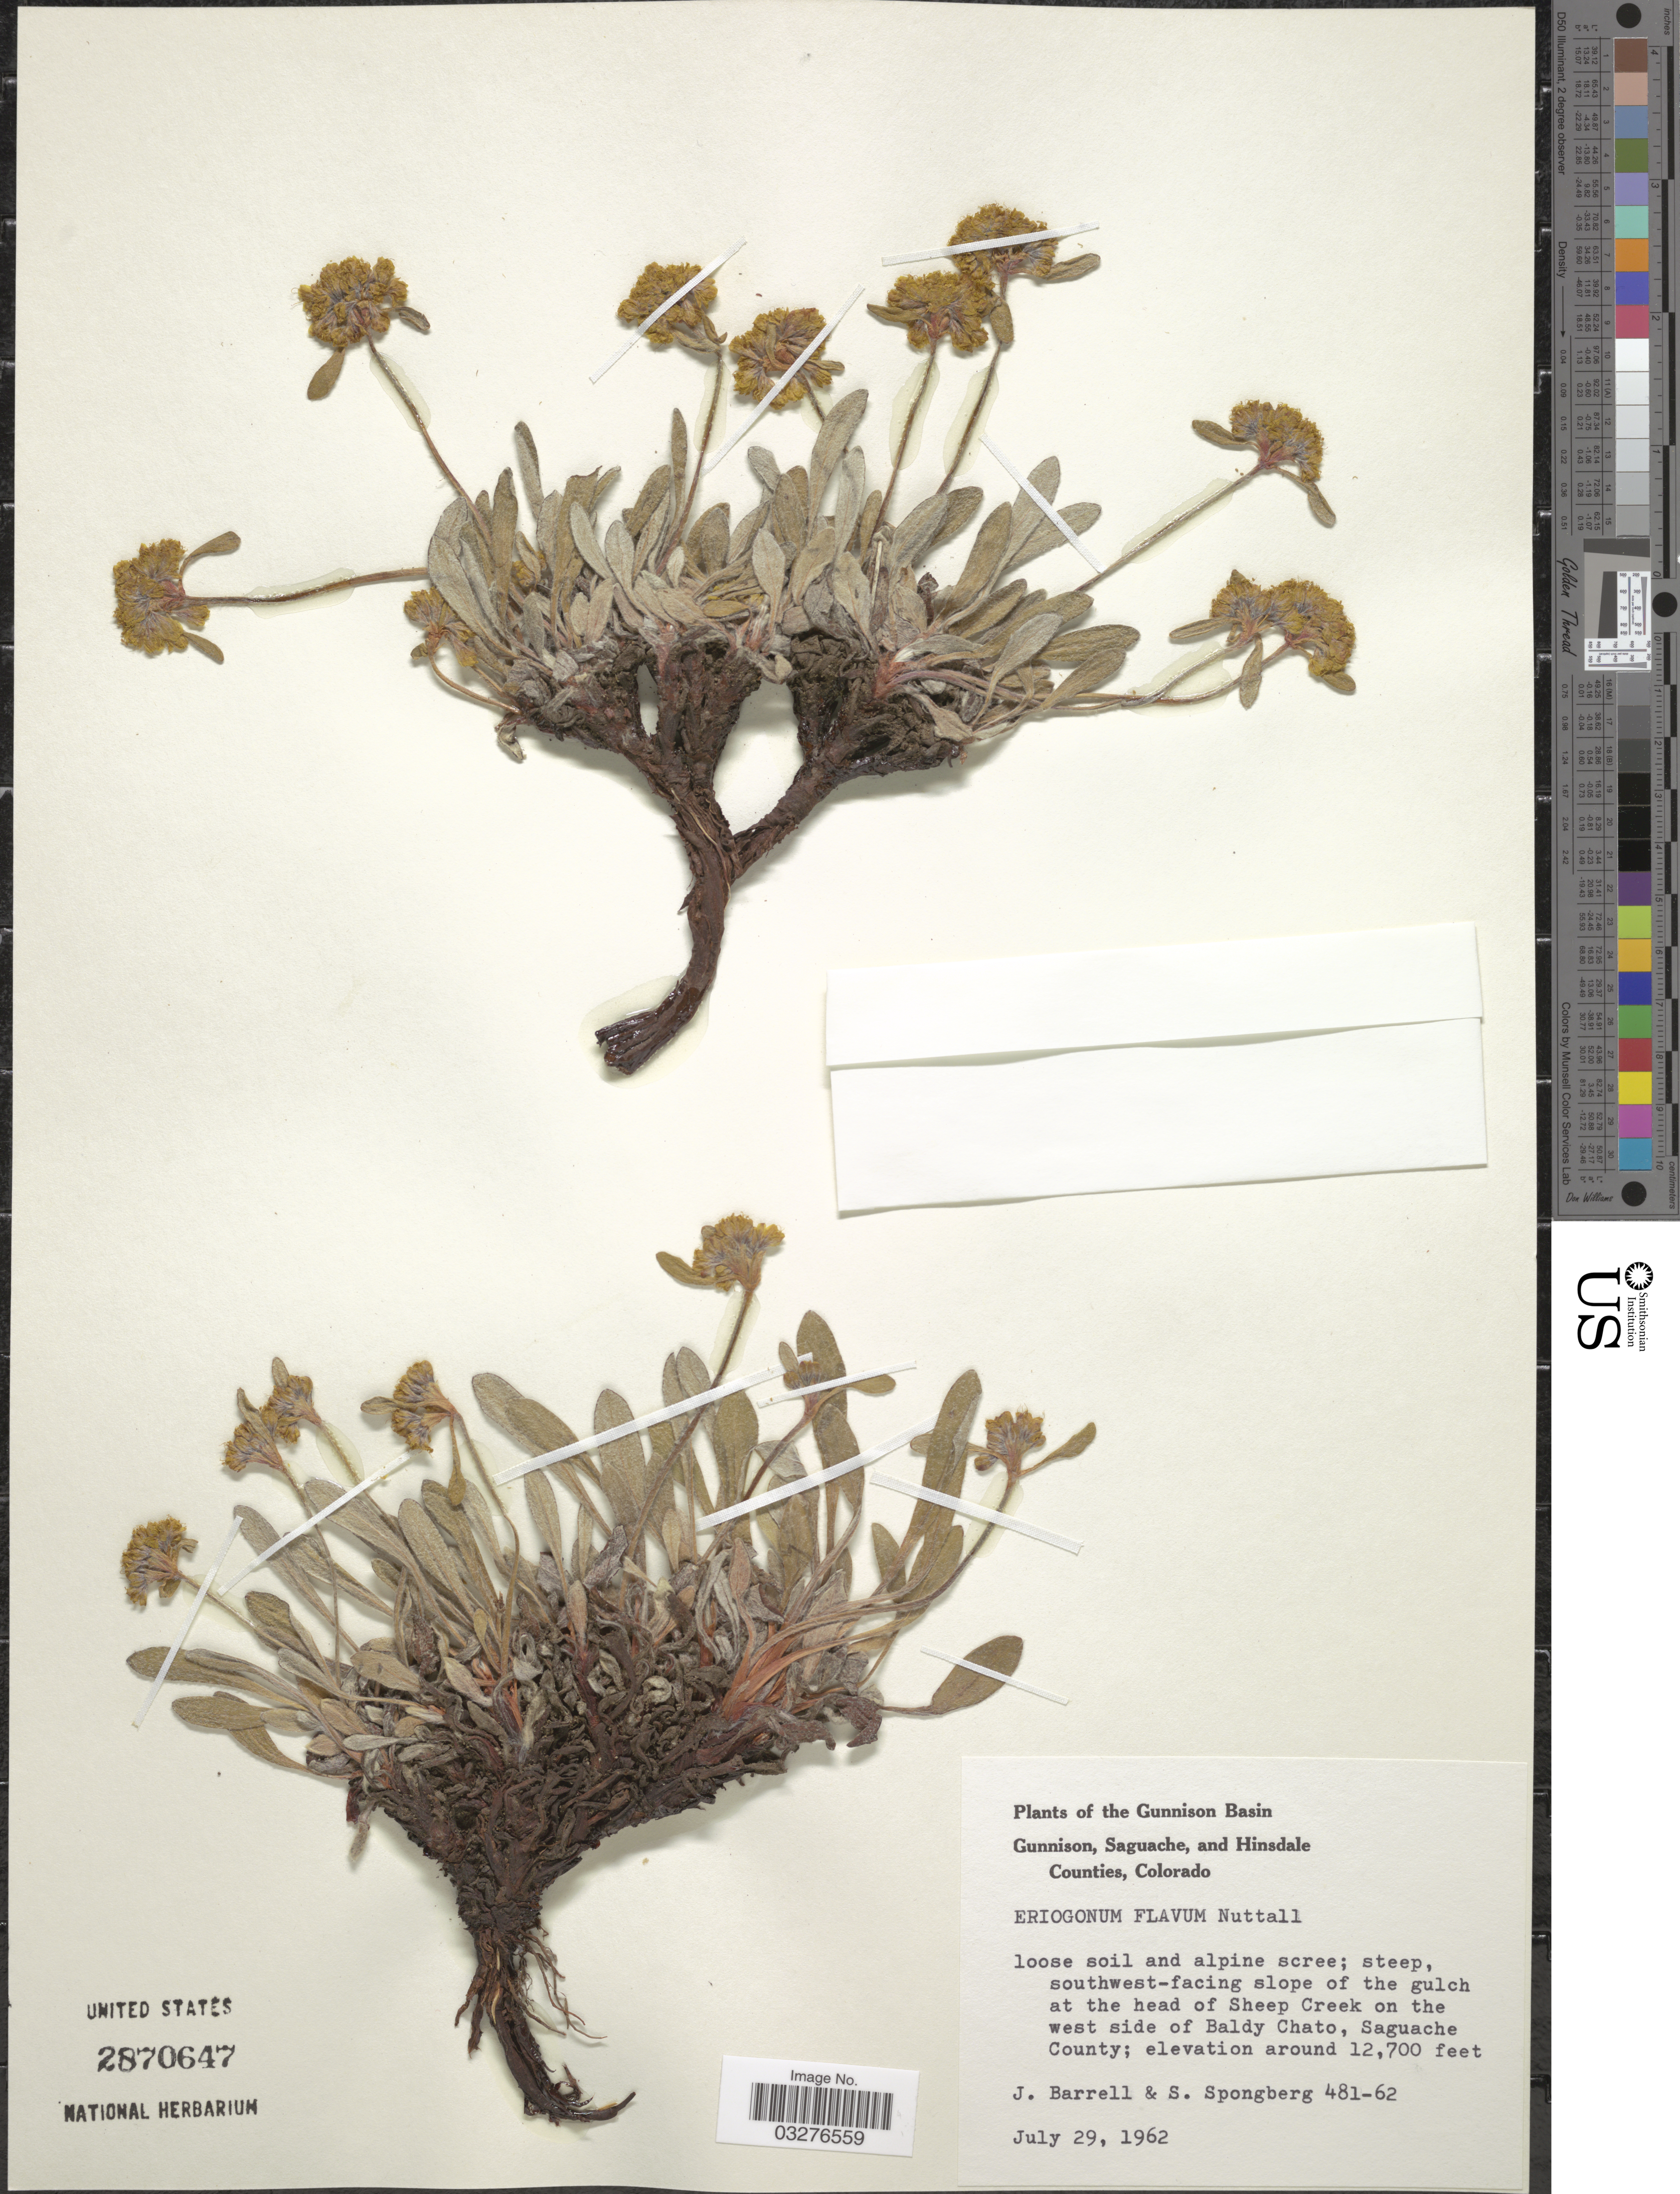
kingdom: Plantae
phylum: Tracheophyta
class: Magnoliopsida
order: Caryophyllales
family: Polygonaceae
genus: Eriogonum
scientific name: Eriogonum flavum var. flavum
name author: Nutt. ex Benth.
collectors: J. Barrell & S. A.Spongberg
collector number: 481-62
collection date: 1962-07-29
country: United States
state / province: Colorado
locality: The Gunnison Basin, Gunnison, Saguache, and Hinsdale Counties, steep, southwest-facing slope of the gulch at the head of Sheep Creek on the west side of Baldy Chato, Saguache County.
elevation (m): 3871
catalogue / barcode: US 2870647